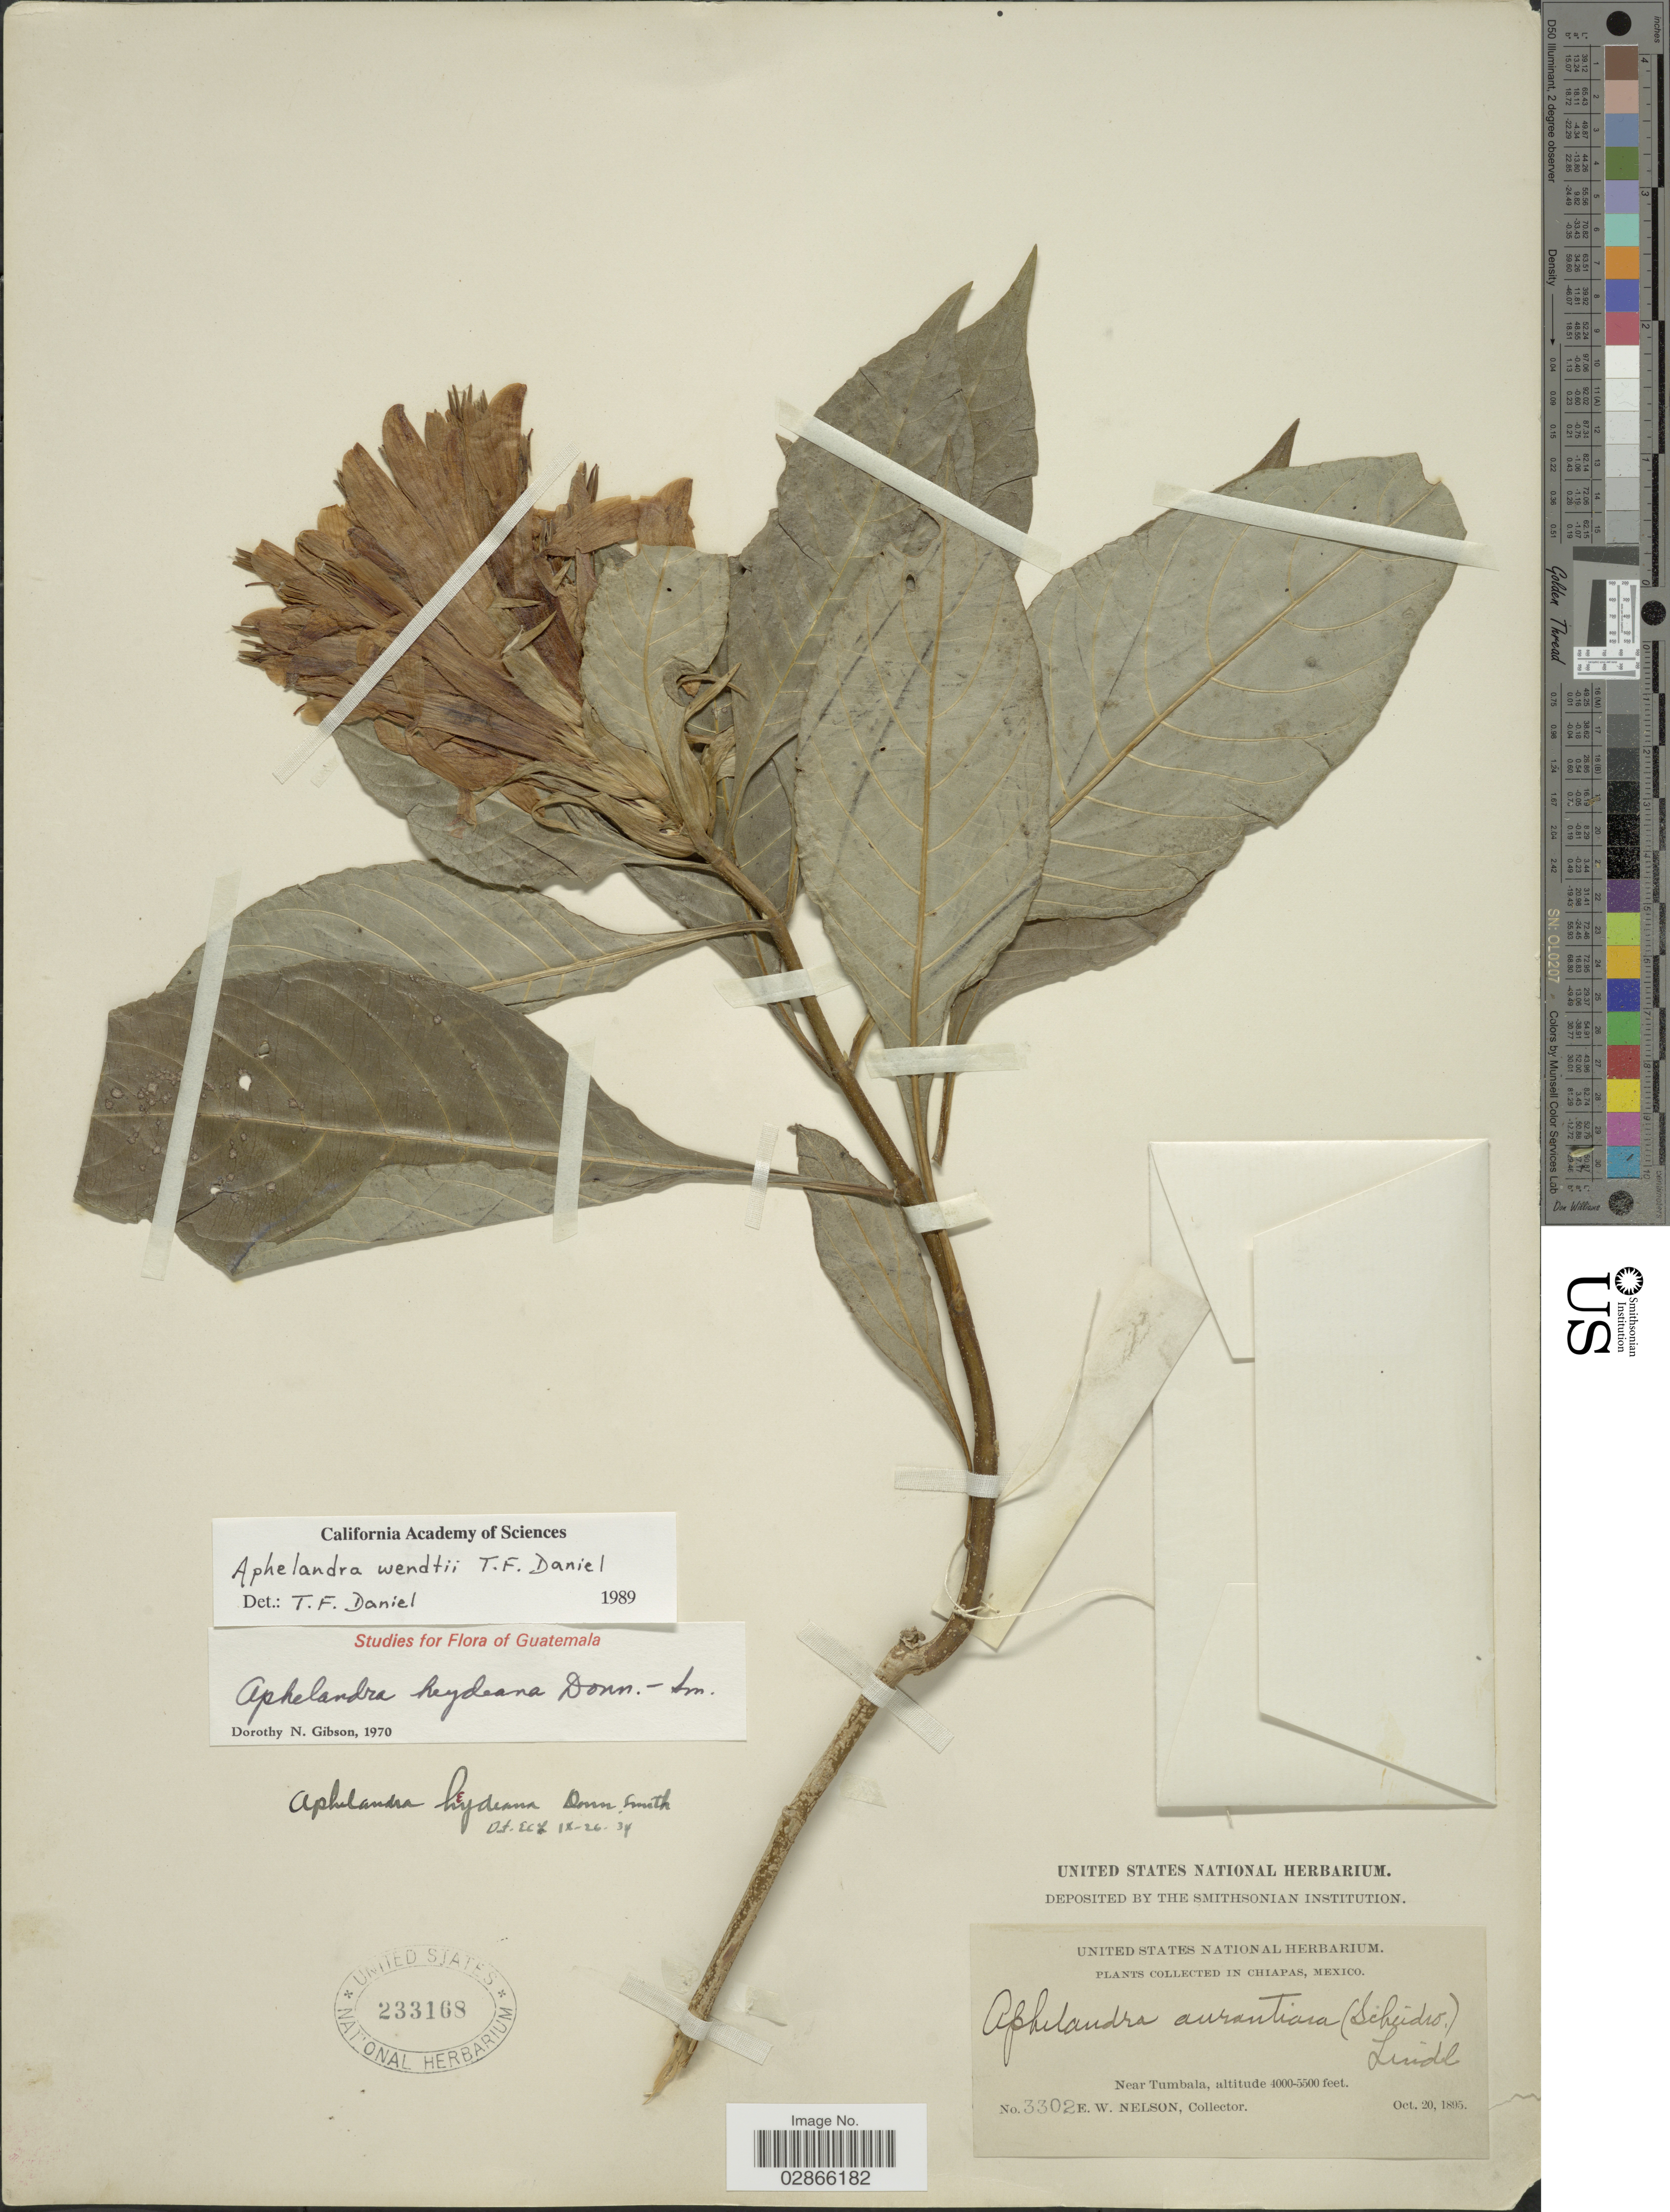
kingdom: Plantae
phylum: Tracheophyta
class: Magnoliopsida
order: Lamiales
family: Acanthaceae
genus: Aphelandra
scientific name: Aphelandra wendtii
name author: T.F. Daniel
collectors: E. W. Nelson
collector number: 3302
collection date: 1895-10-20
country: Mexico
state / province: Chiapas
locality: Near Tumbala.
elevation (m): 1219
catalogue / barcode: US 233168